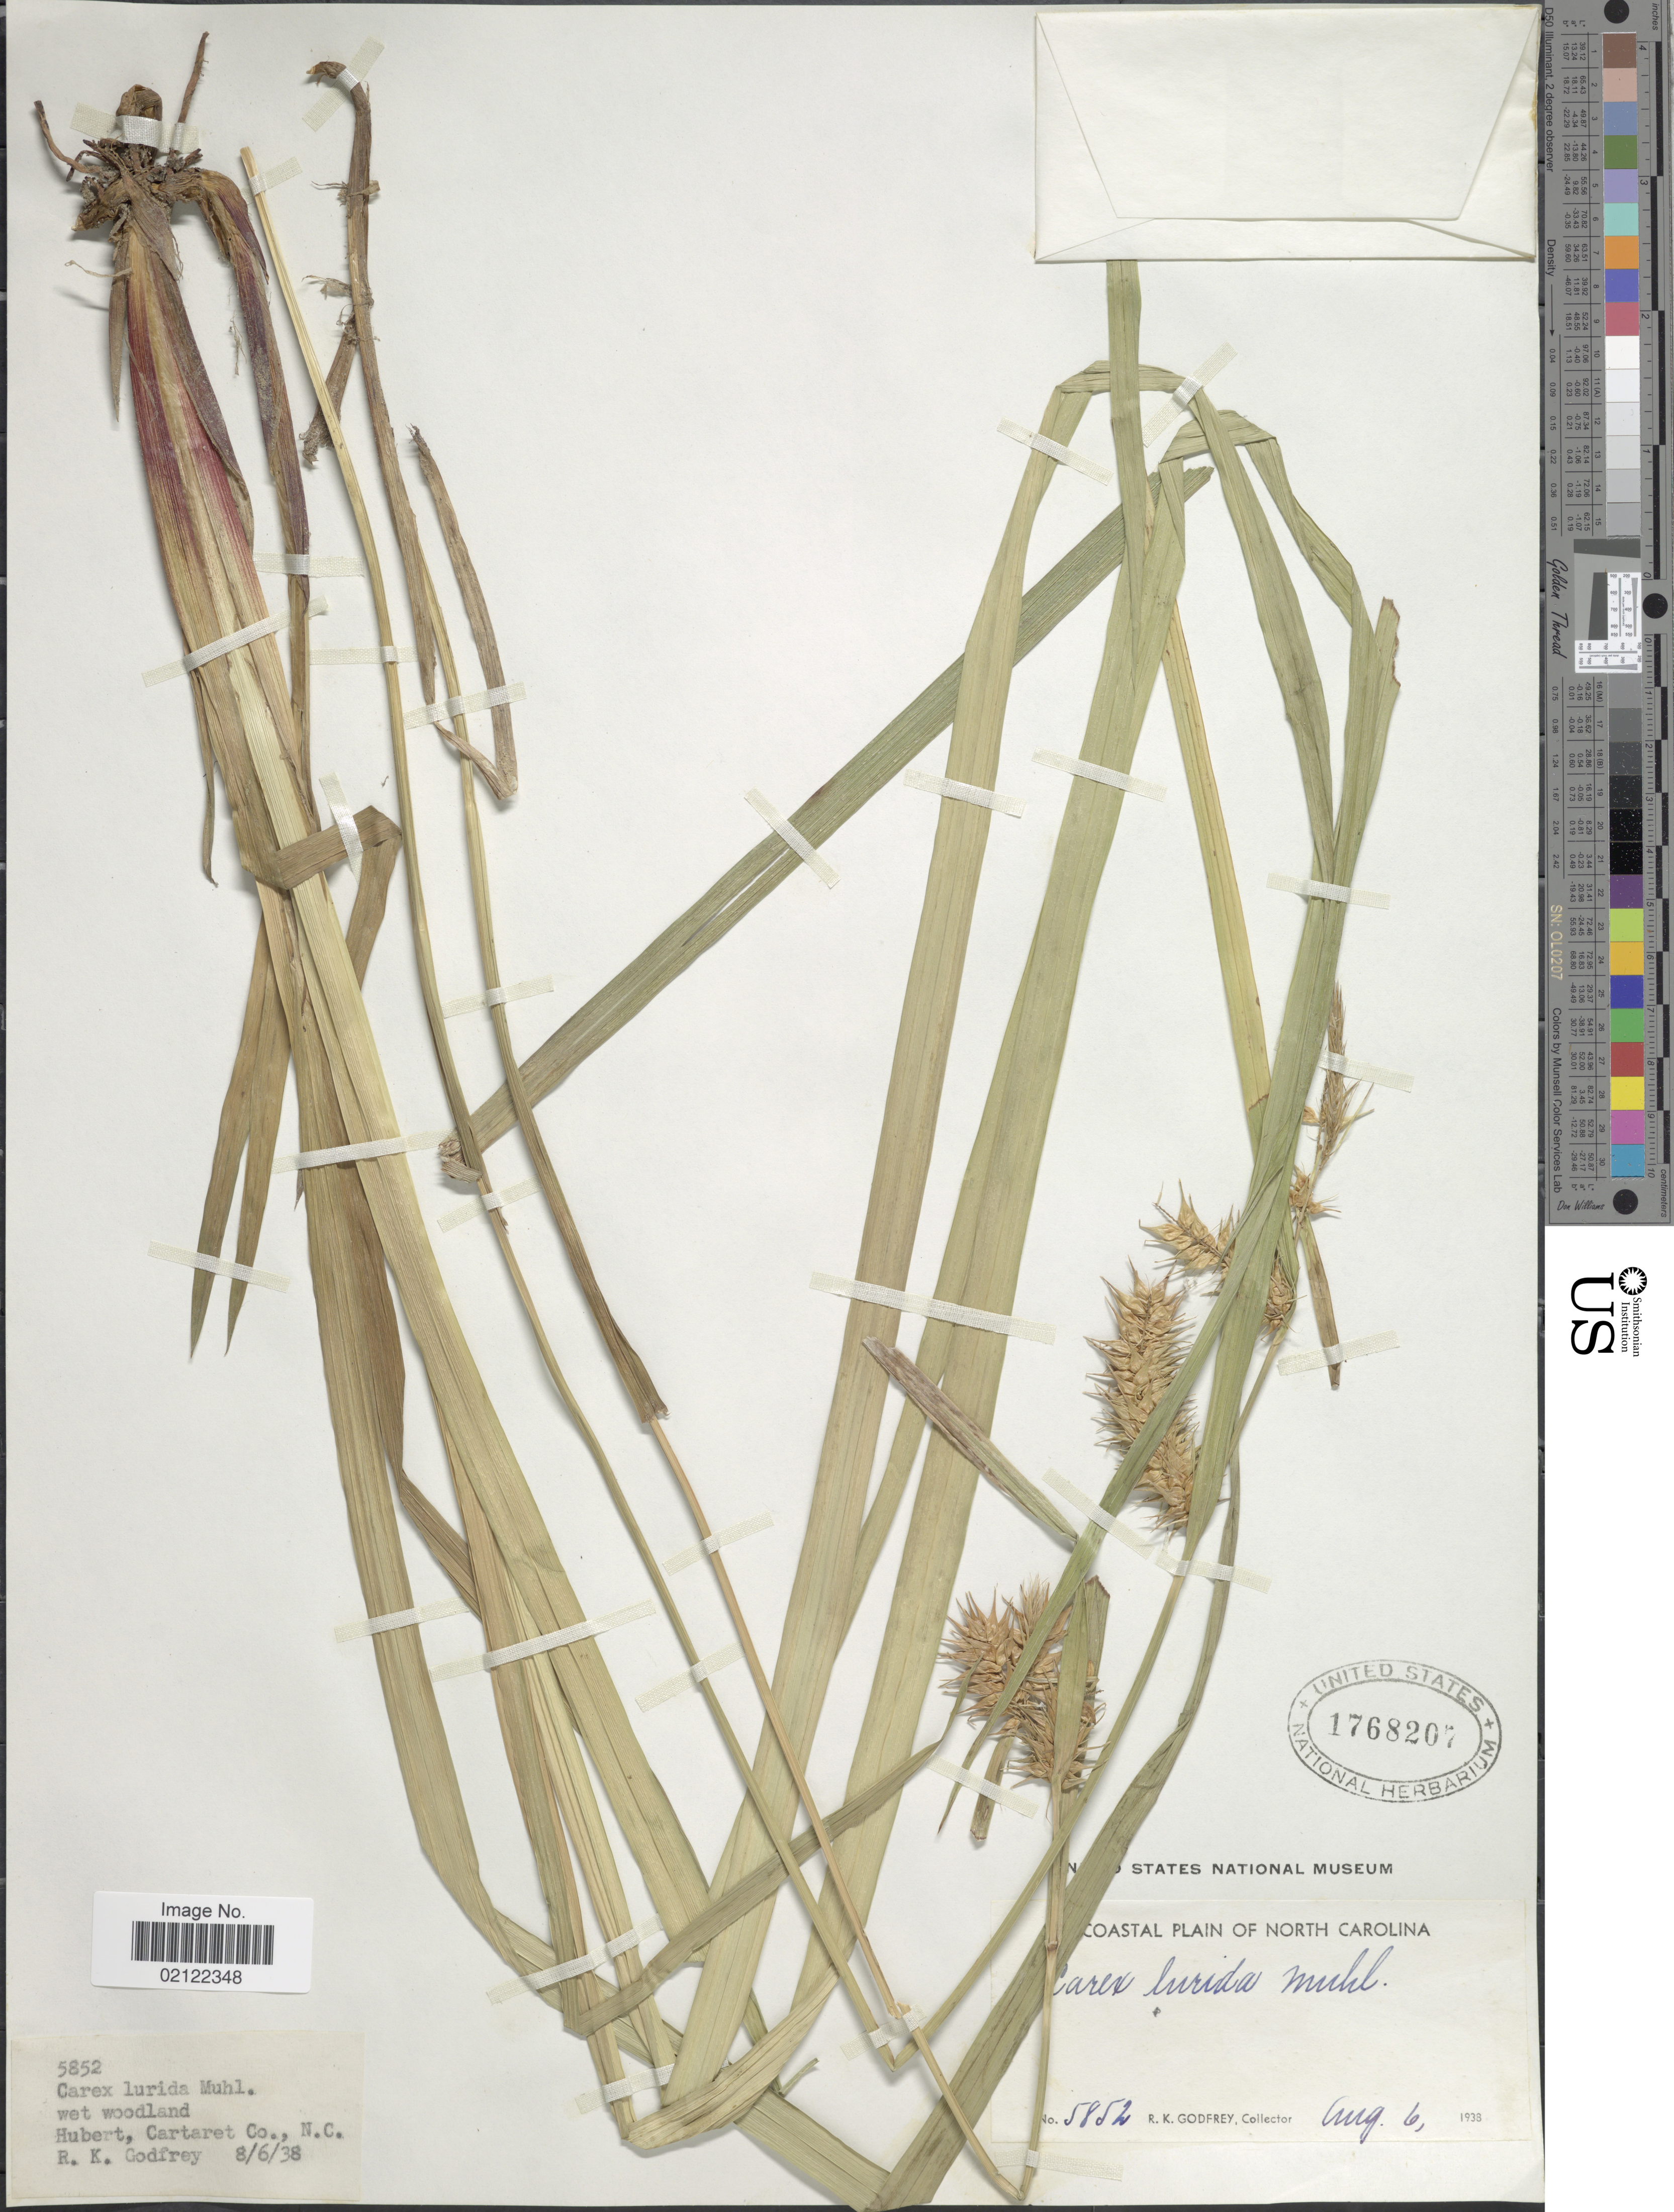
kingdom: Plantae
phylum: Tracheophyta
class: Liliopsida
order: Poales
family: Cyperaceae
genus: Carex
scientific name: Carex lurida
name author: Wahlenb.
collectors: R. K. Godfrey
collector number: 5852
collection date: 1938-08-06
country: United States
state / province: North Carolina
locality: Coastal Plain of North Carolina. Wet woodland.. Hubert, Cartaret Co., N.C.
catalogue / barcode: US 1768207